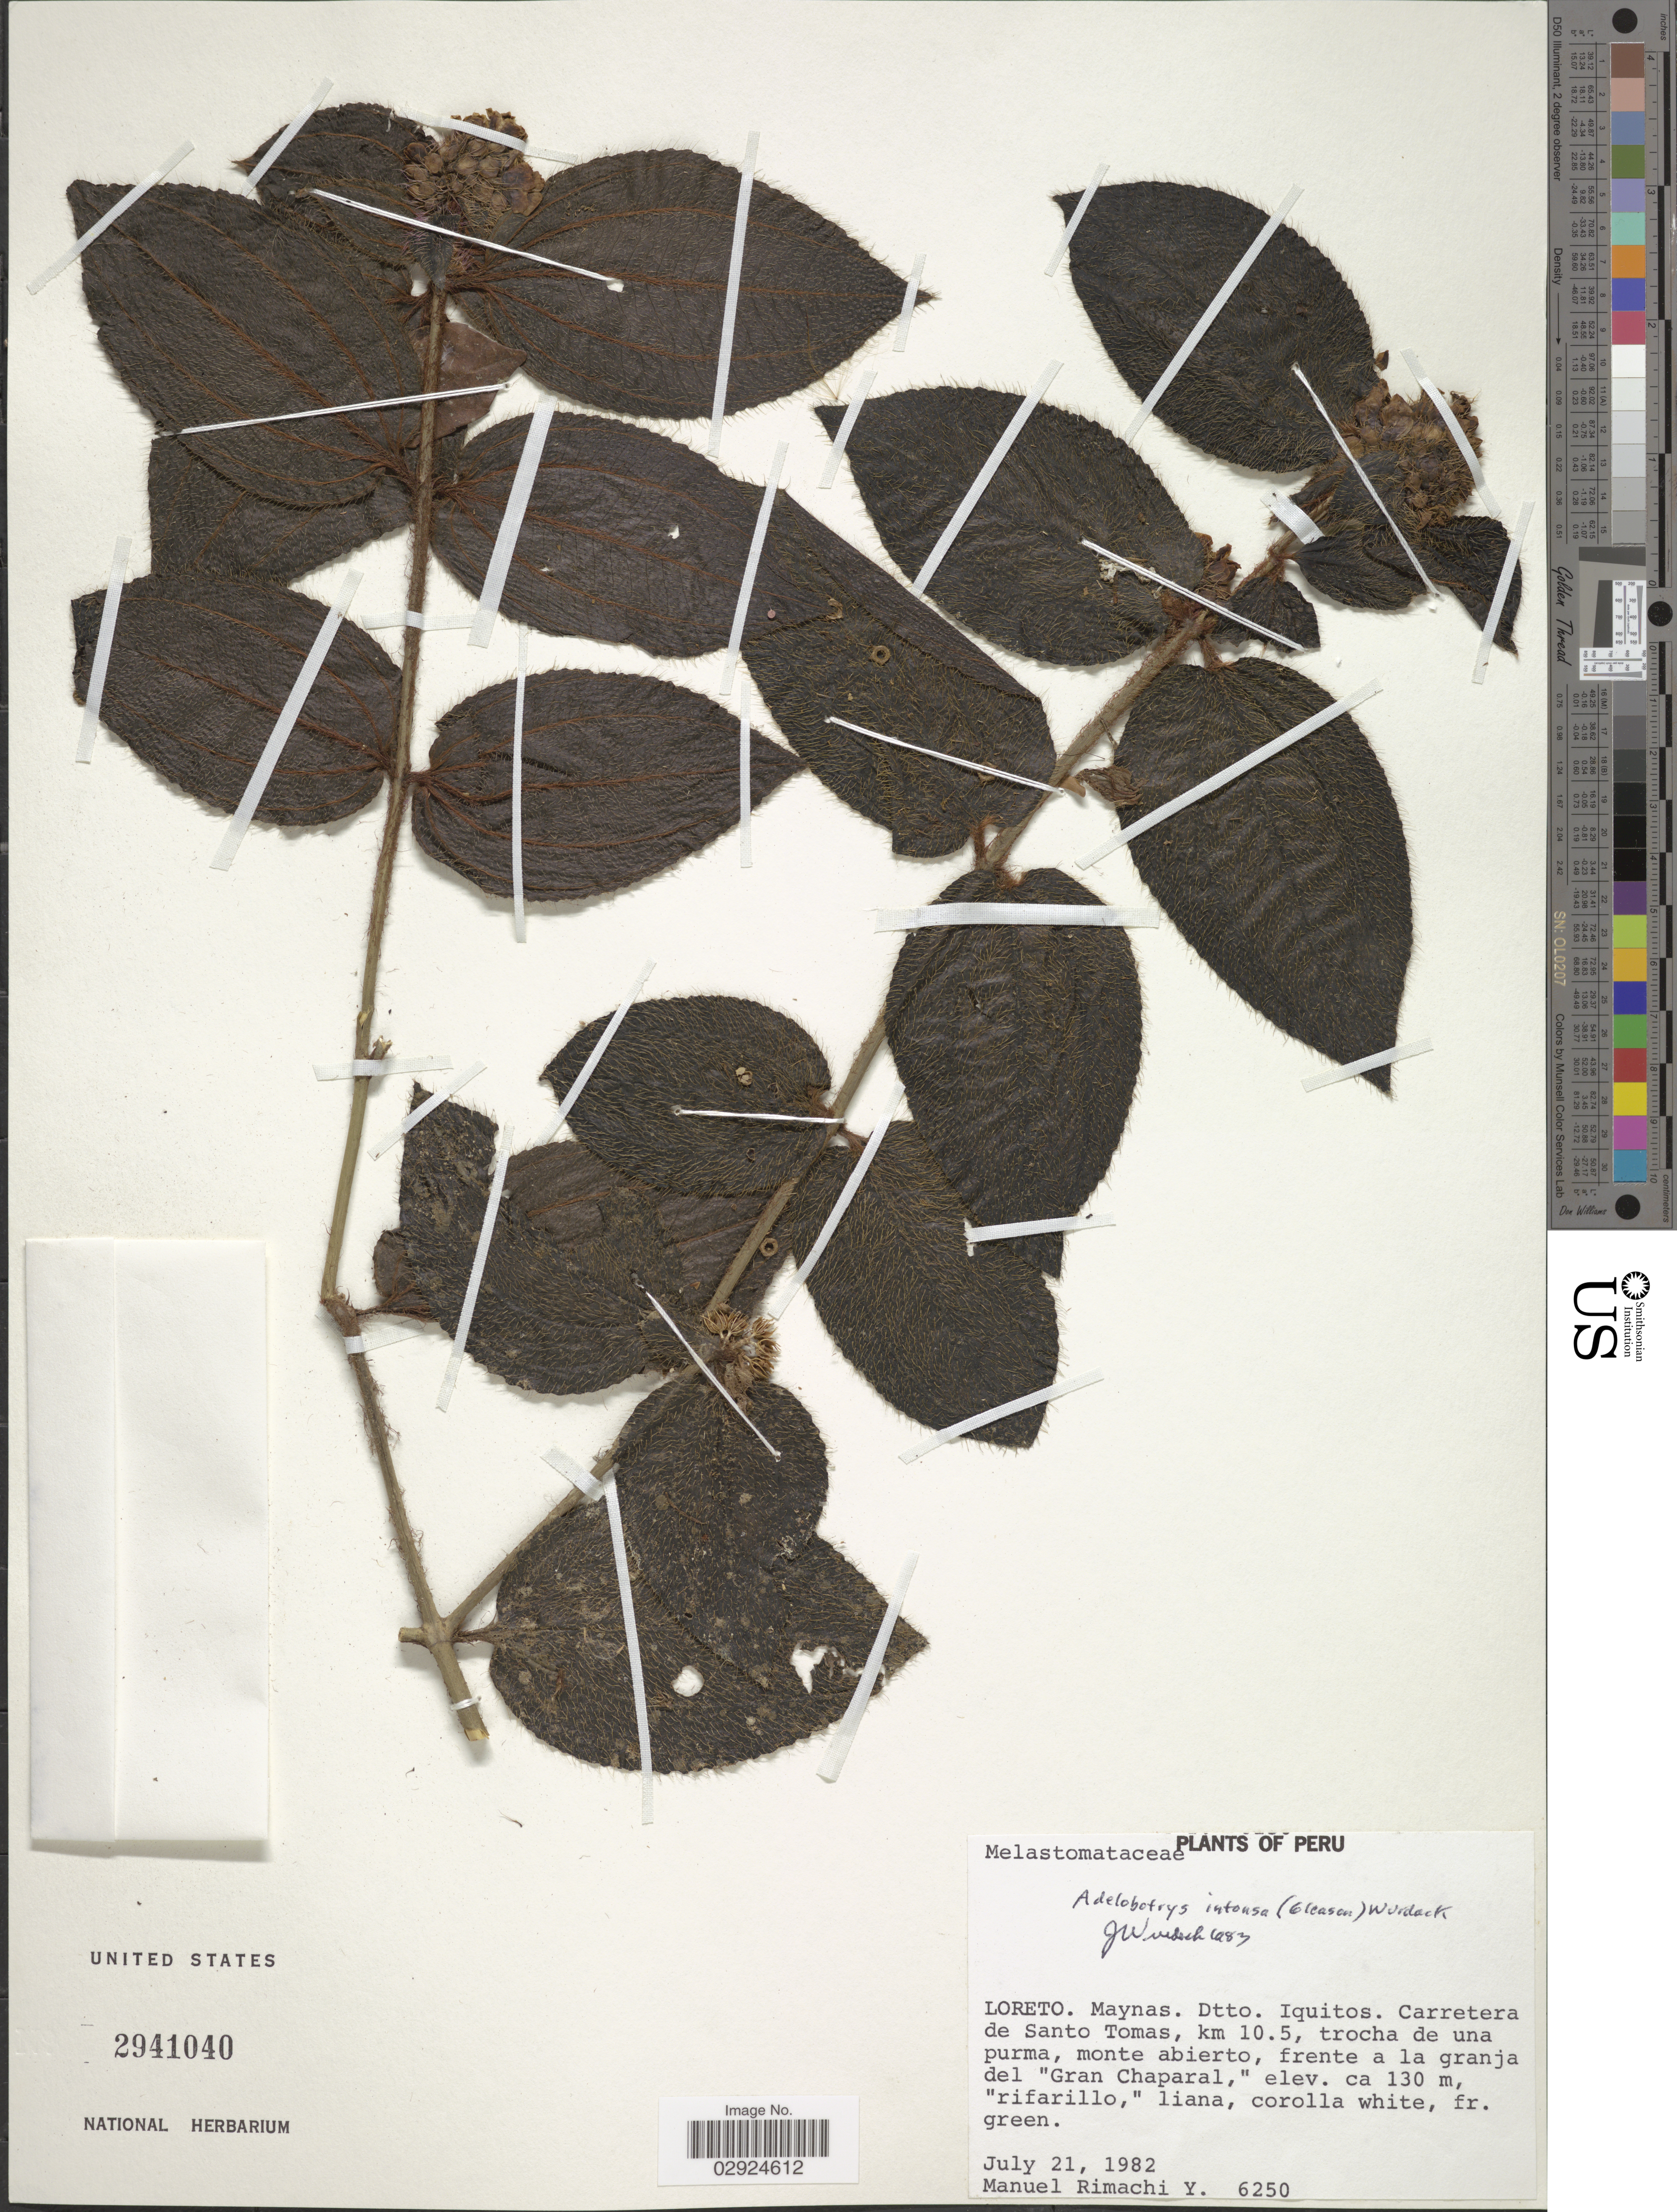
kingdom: Plantae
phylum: Tracheophyta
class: Magnoliopsida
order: Myrtales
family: Melastomataceae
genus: Adelobotrys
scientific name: Adelobotrys intonsus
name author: (Gleason) Wurdack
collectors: M. Rimachi Y.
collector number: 6250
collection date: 1982-07-21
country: Peru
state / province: Loreto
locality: Maynas. Dtto. Iquitos. Carretera de Santo Tomas, km 10.5, trocha de una purma, monte abierto, frente a la granja del "Gran Chaparal".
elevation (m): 130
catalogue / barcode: US 2941040